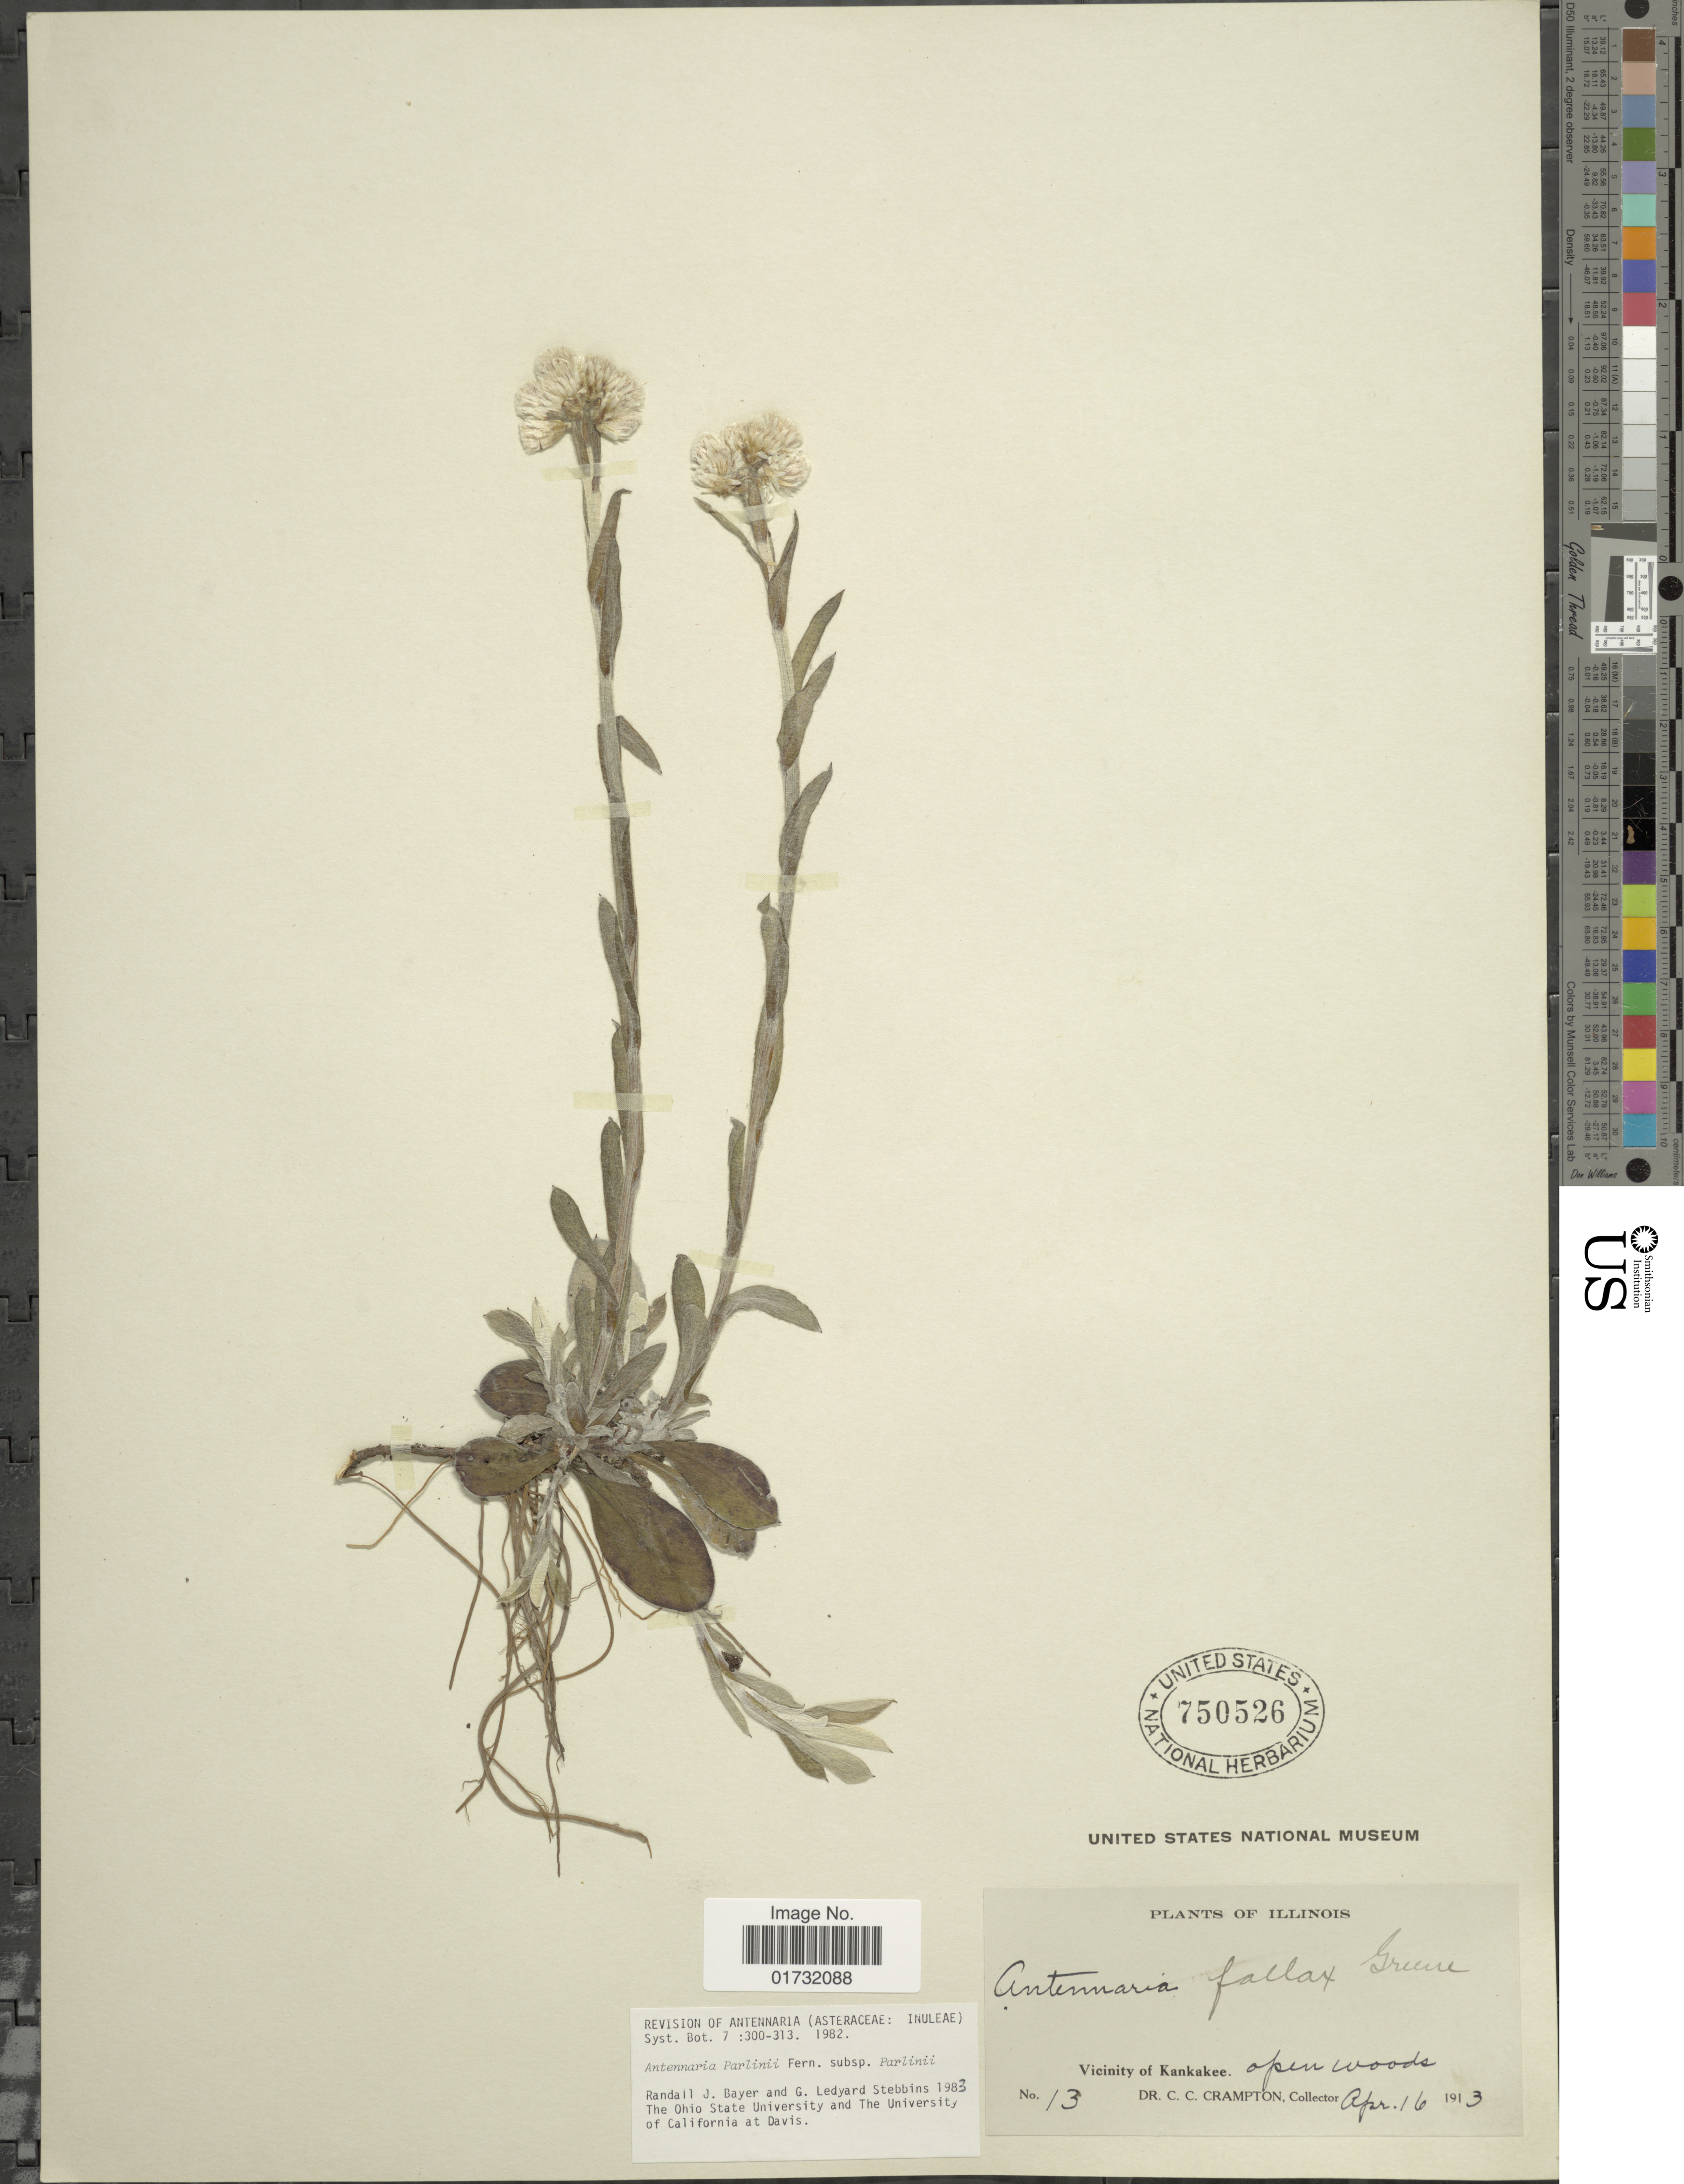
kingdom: Plantae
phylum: Tracheophyta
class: Magnoliopsida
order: Asterales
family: Asteraceae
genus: Antennaria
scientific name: Antennaria parlinii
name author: Fernald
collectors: C. Crampton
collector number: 13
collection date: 1913-04-16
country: United States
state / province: Illinois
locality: Vicinity of Kankakee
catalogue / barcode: US 750526